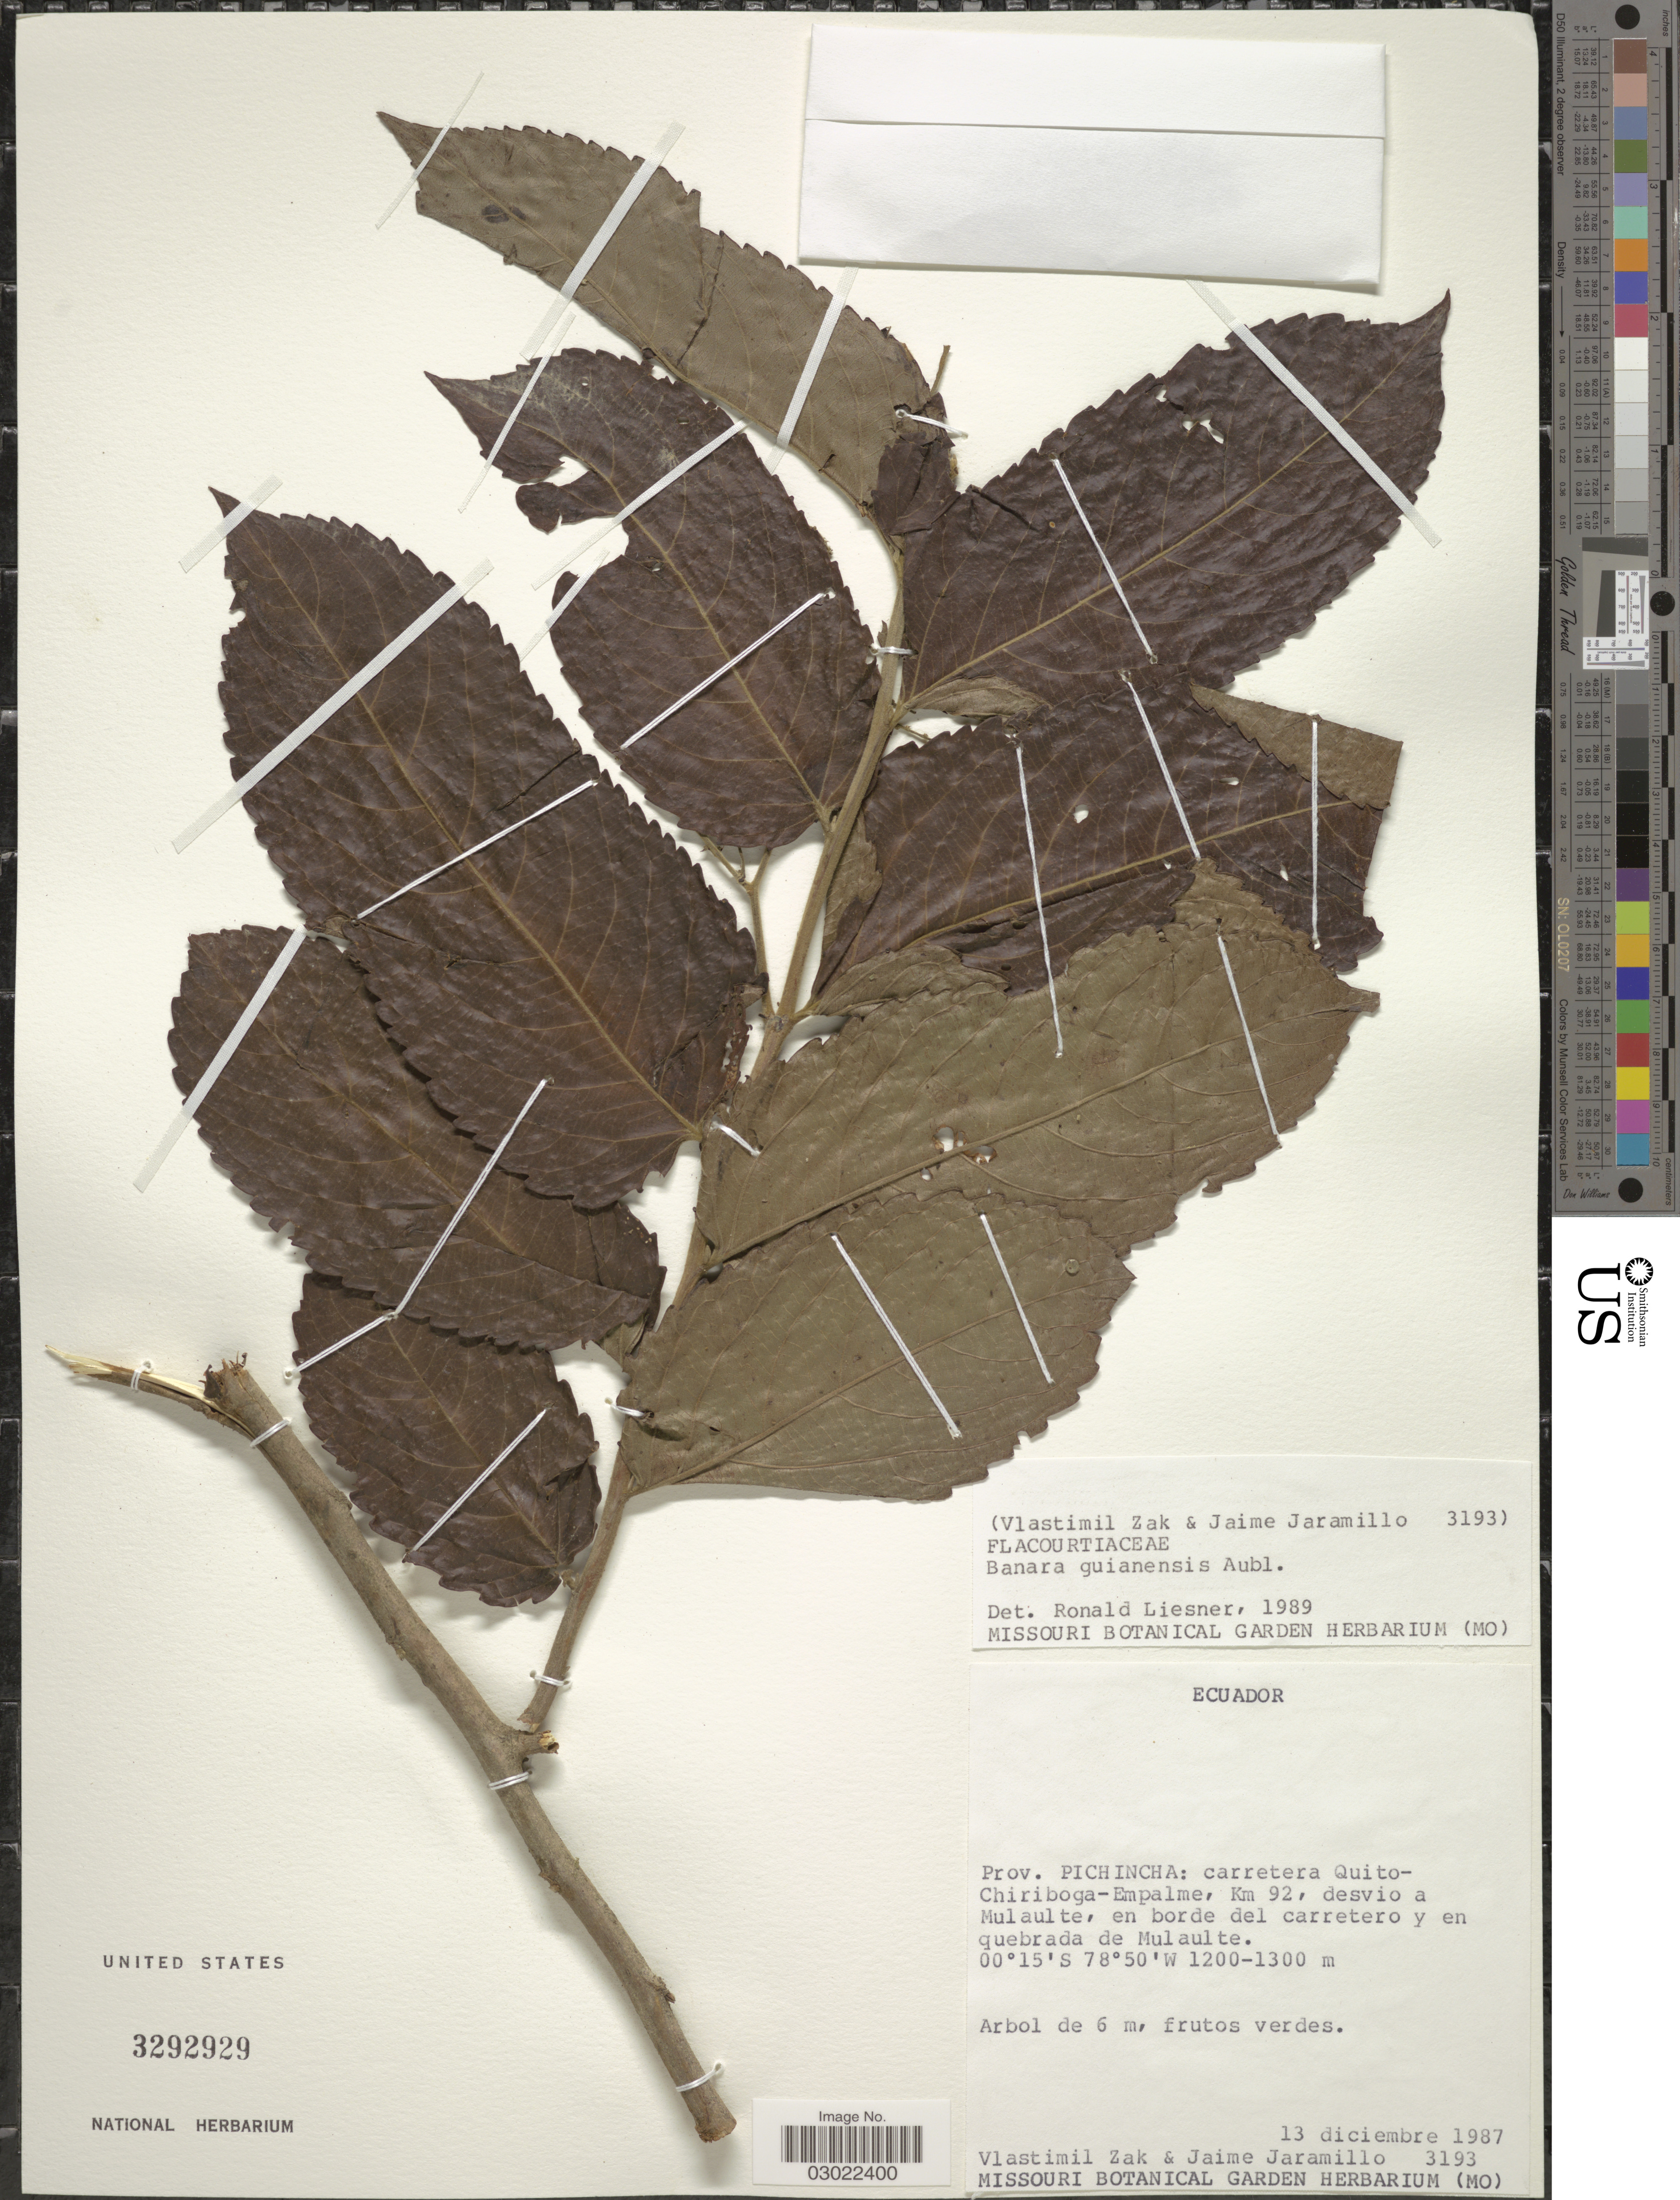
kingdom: Plantae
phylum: Tracheophyta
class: Magnoliopsida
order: Malpighiales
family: Salicaceae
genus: Banara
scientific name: Banara guianensis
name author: Aubl.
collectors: V. Zak & J. Jaramillo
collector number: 3193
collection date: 1987-12-13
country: Ecuador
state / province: Pichincha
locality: Prov. Pichincha: carretera Quito-Chiriboga-Empalme, Km 92, desvio a Mulaulte, en borde del carretero y en quebrada de Mulaulte.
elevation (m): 1200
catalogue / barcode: US 3292929